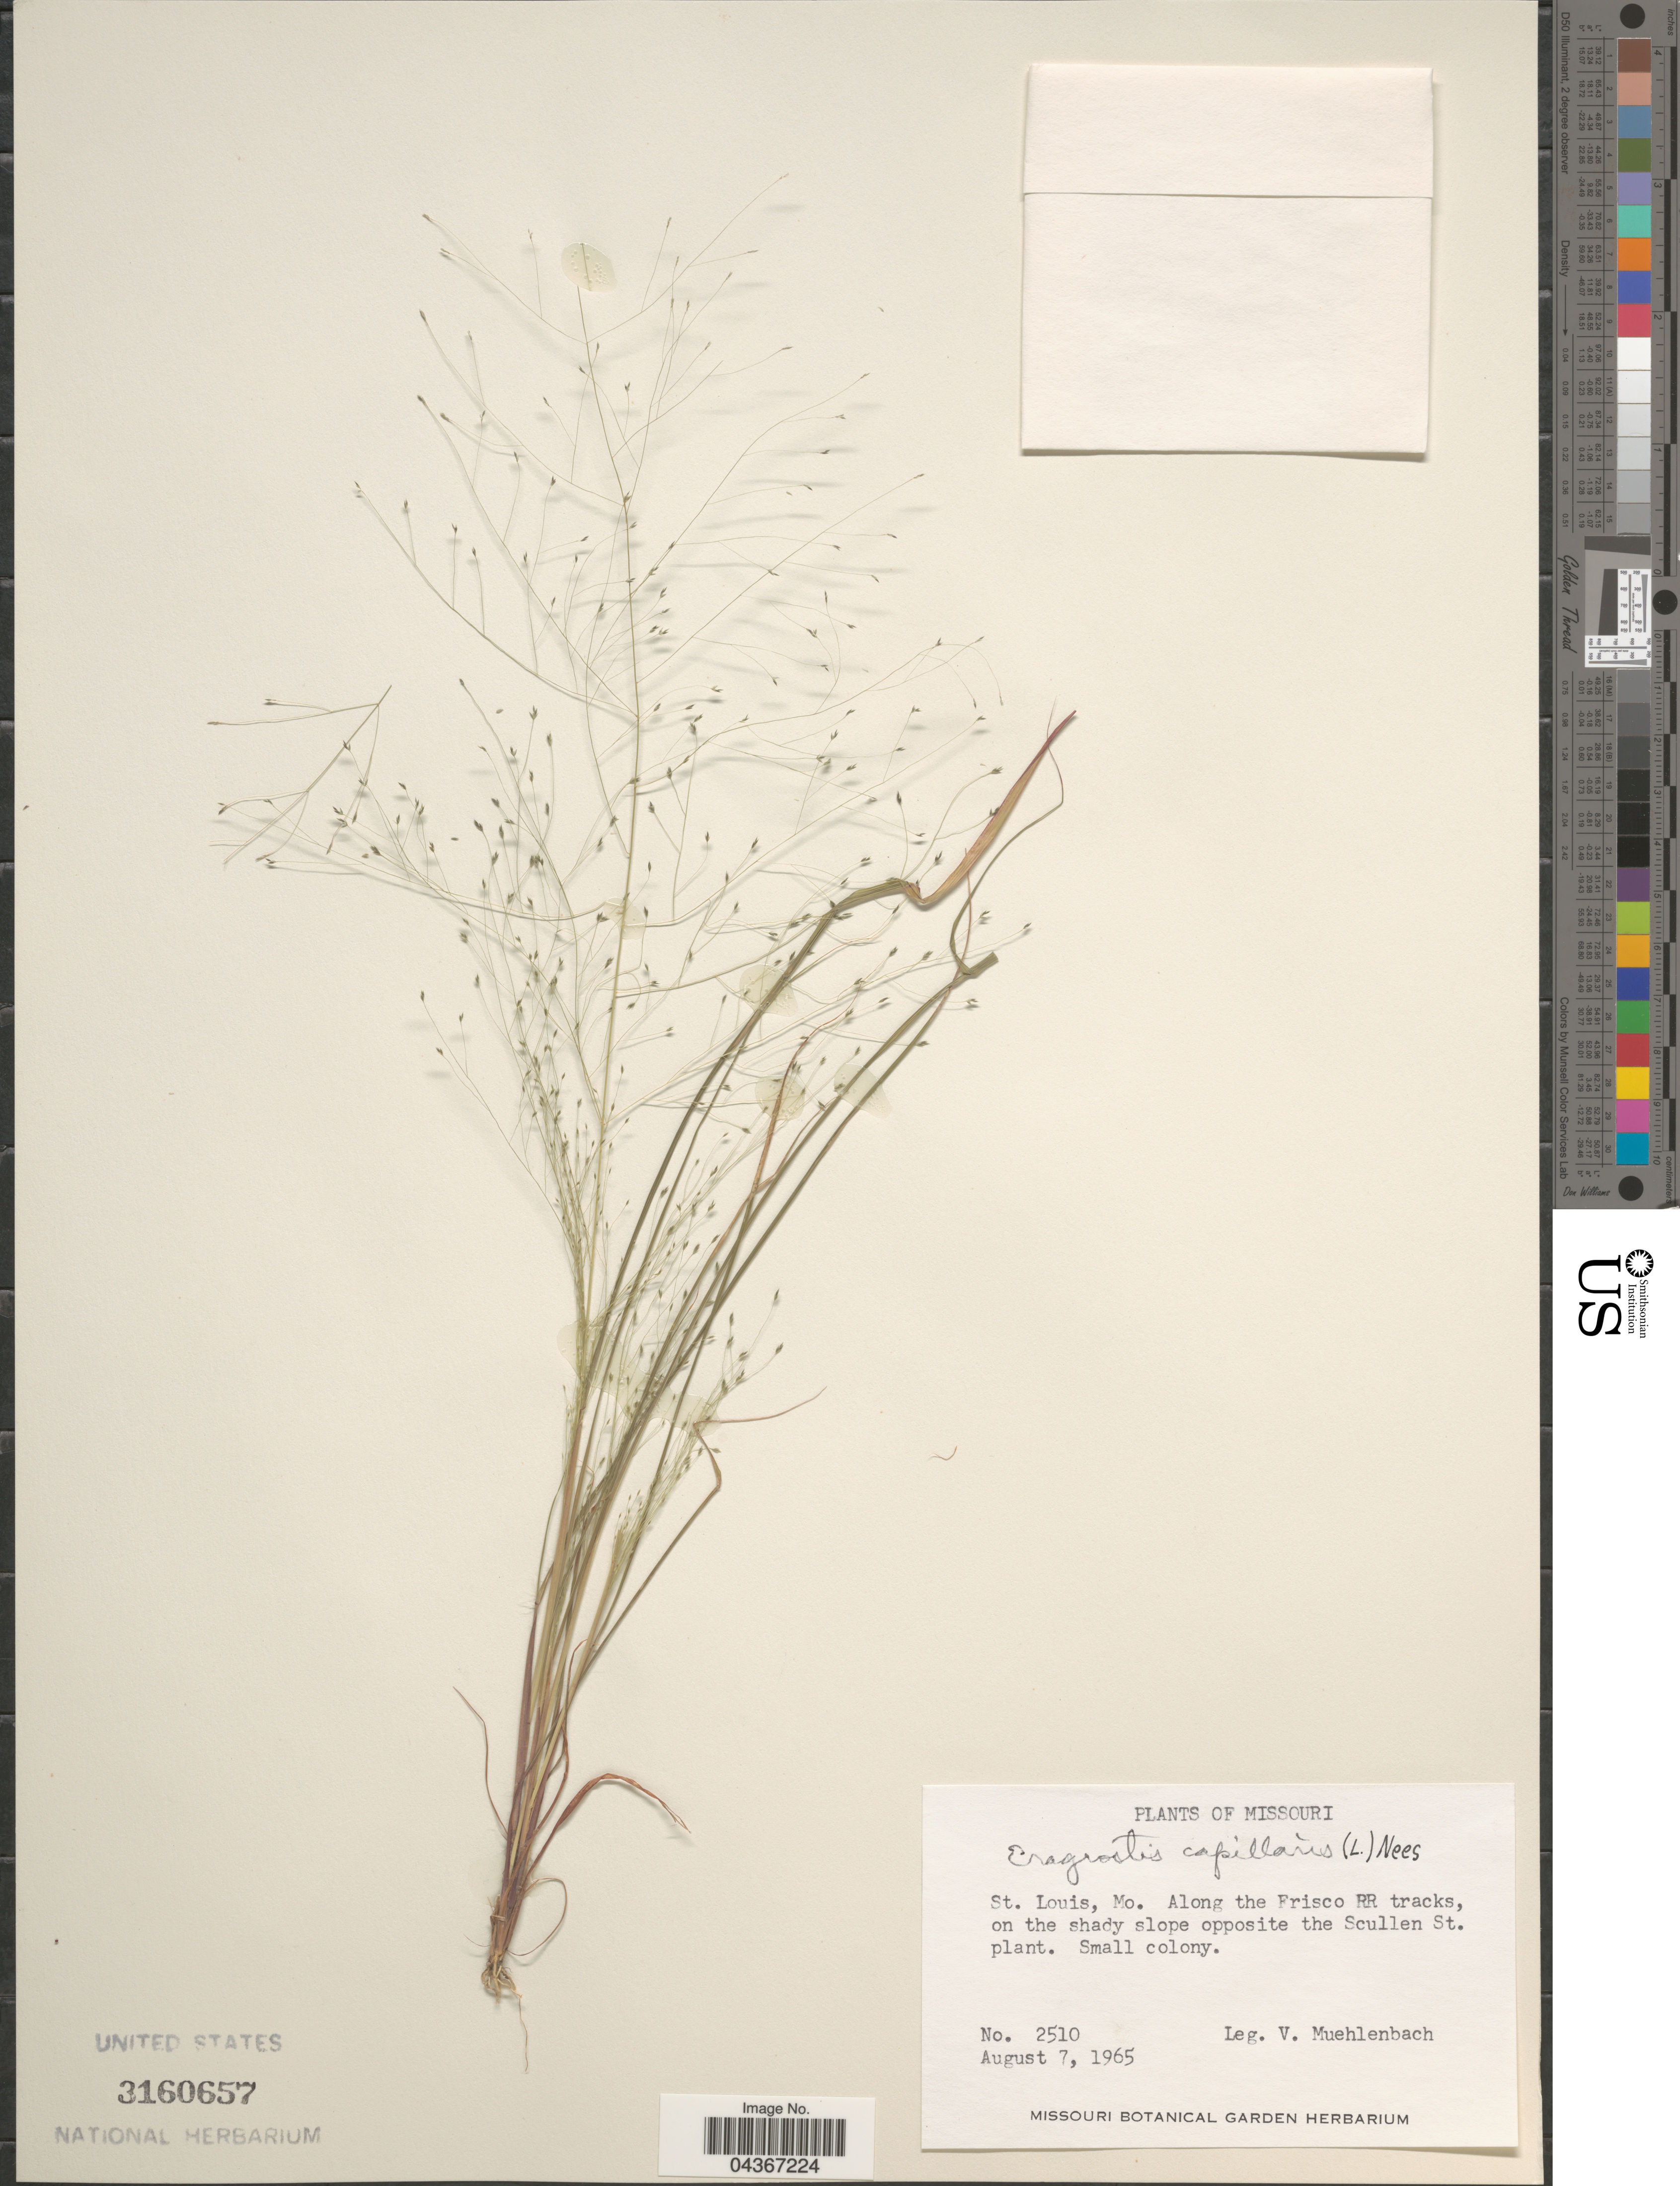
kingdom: Plantae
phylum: Tracheophyta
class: Liliopsida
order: Poales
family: Poaceae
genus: Eragrostis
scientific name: Eragrostis capillaris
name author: (L.) Nees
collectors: V. Muehlenbach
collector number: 2510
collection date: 1965-08-07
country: United States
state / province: Missouri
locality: St. Louis. Along the Frisco RR tracks, on the shady slope opposite the Scullen St. plant.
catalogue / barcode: US 3160657